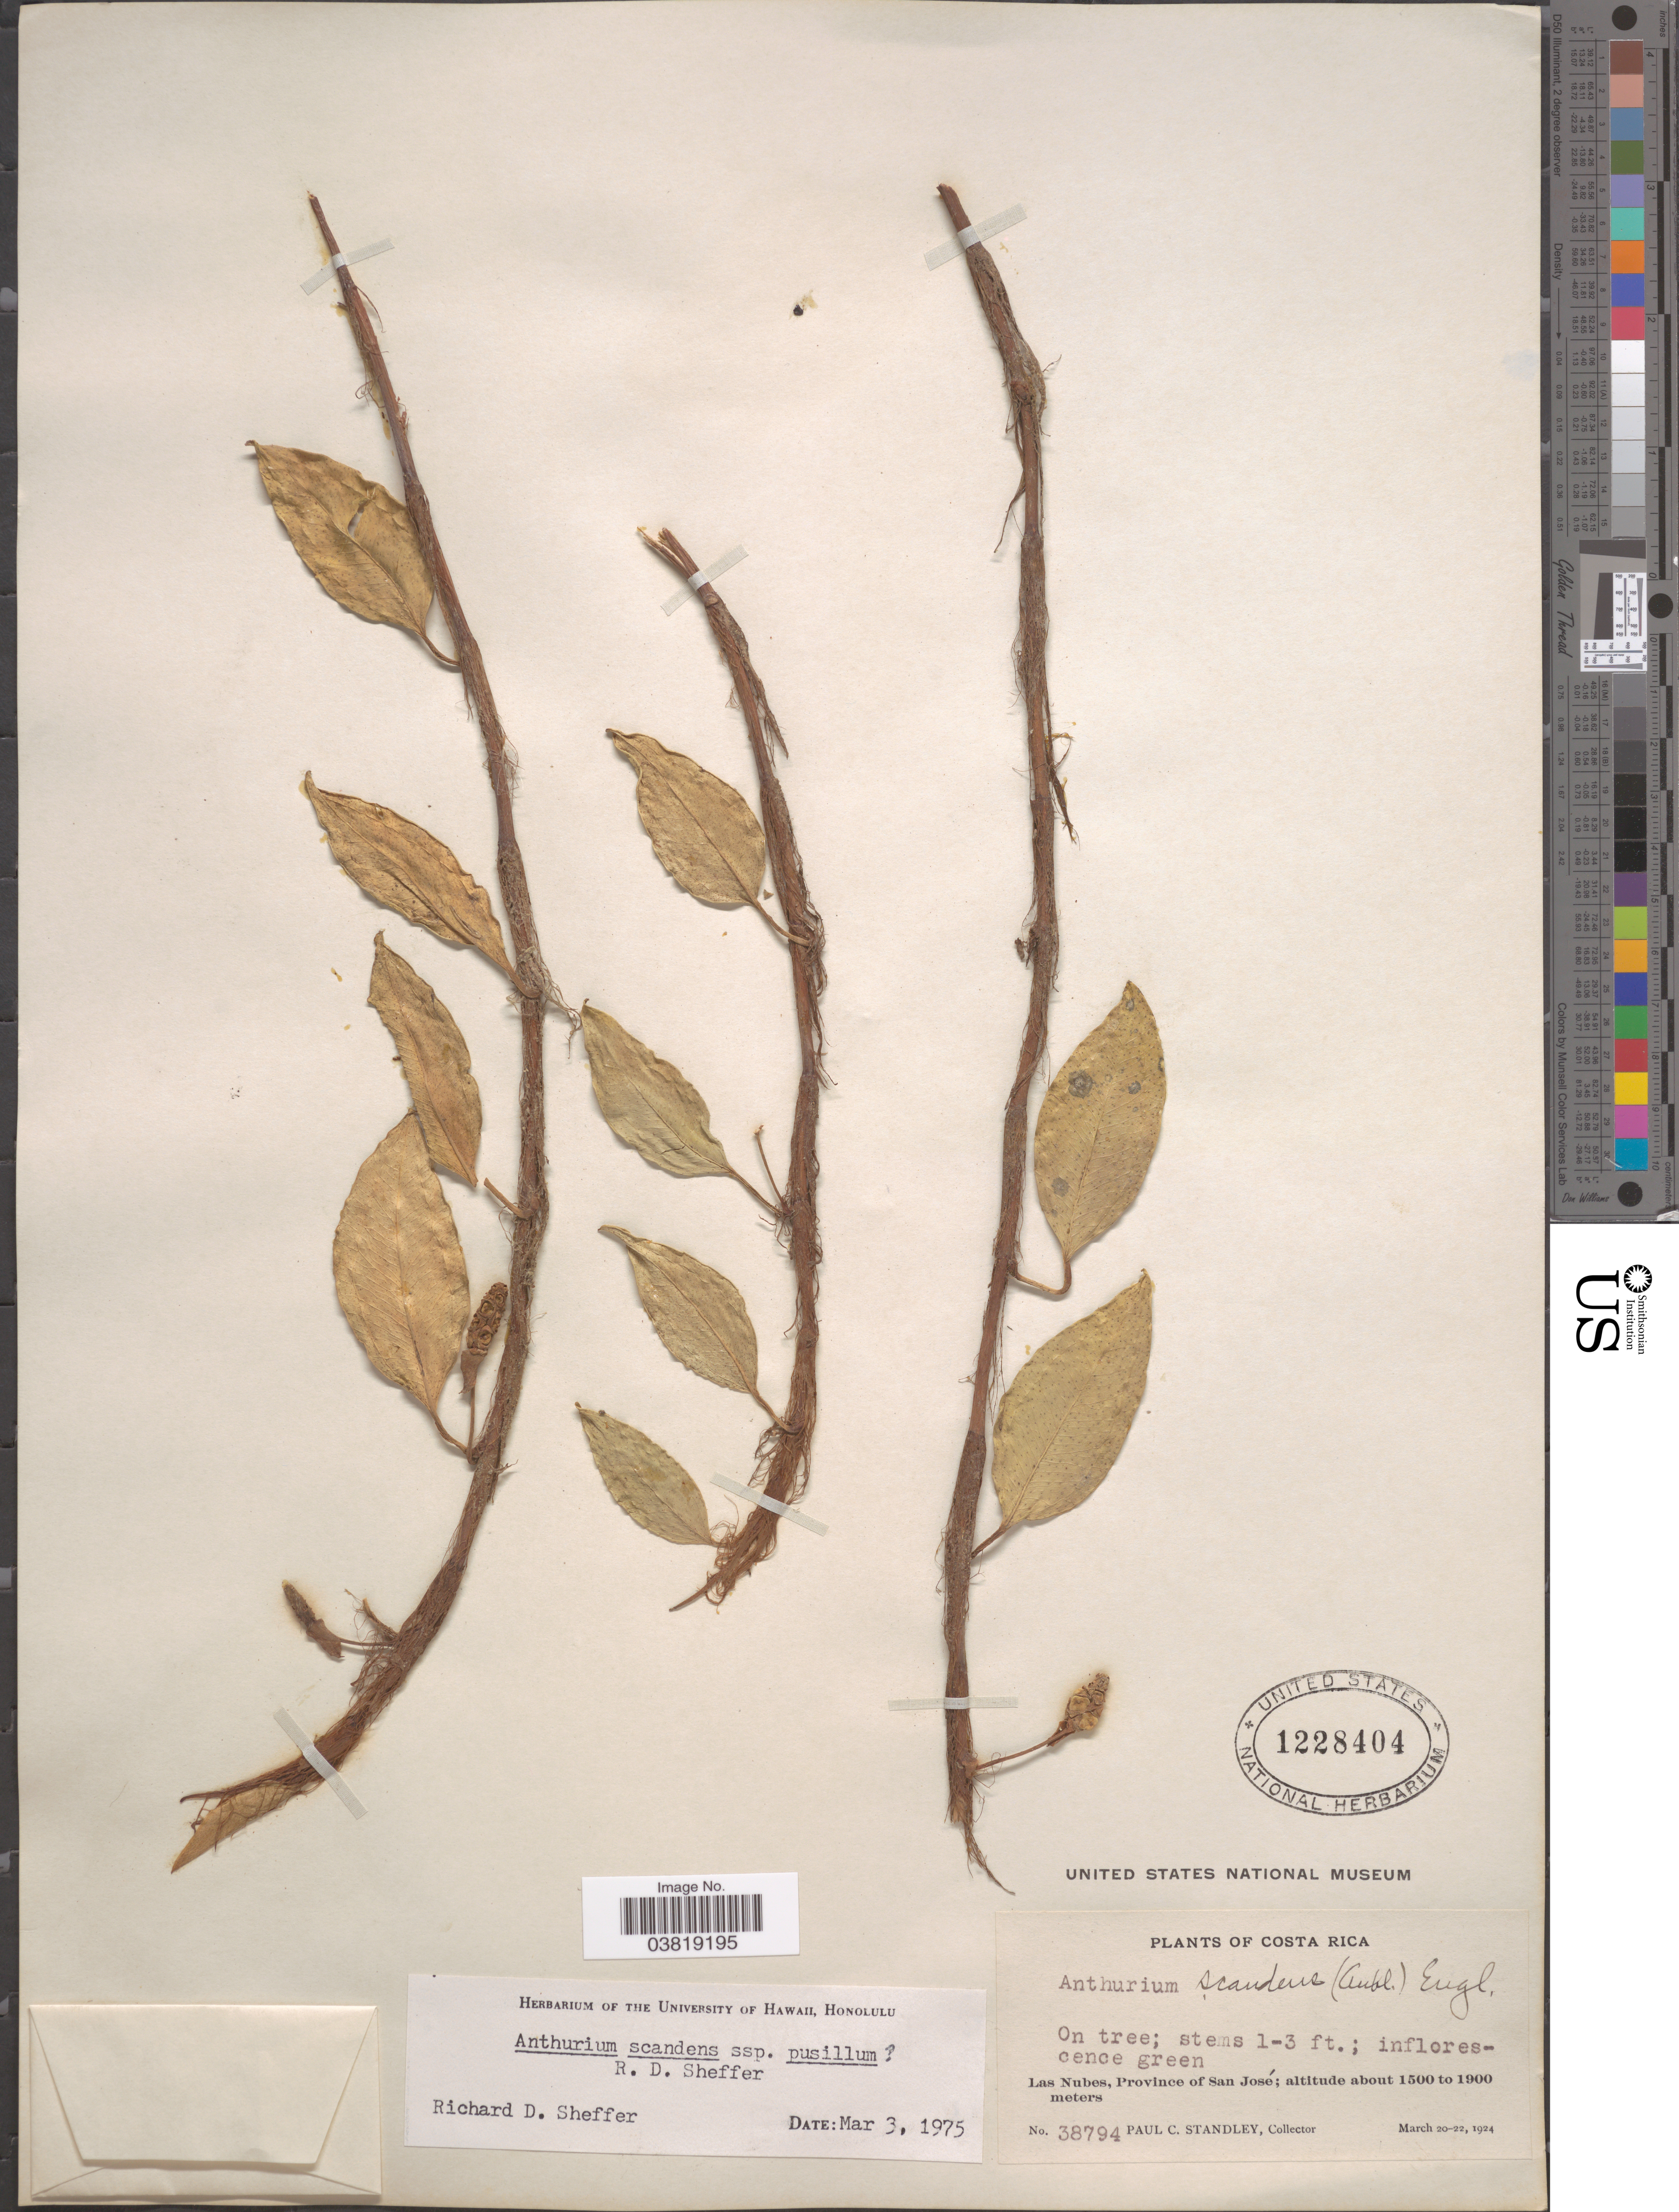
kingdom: Plantae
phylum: Tracheophyta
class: Liliopsida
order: Alismatales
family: Araceae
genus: Anthurium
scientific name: Anthurium scandens subsp. pusillum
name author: Sheffer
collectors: P. C. Standley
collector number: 38794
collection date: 1924-03-20/1924-03-22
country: Costa Rica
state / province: San José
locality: Las Nubes.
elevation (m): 1500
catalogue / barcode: US 1228404